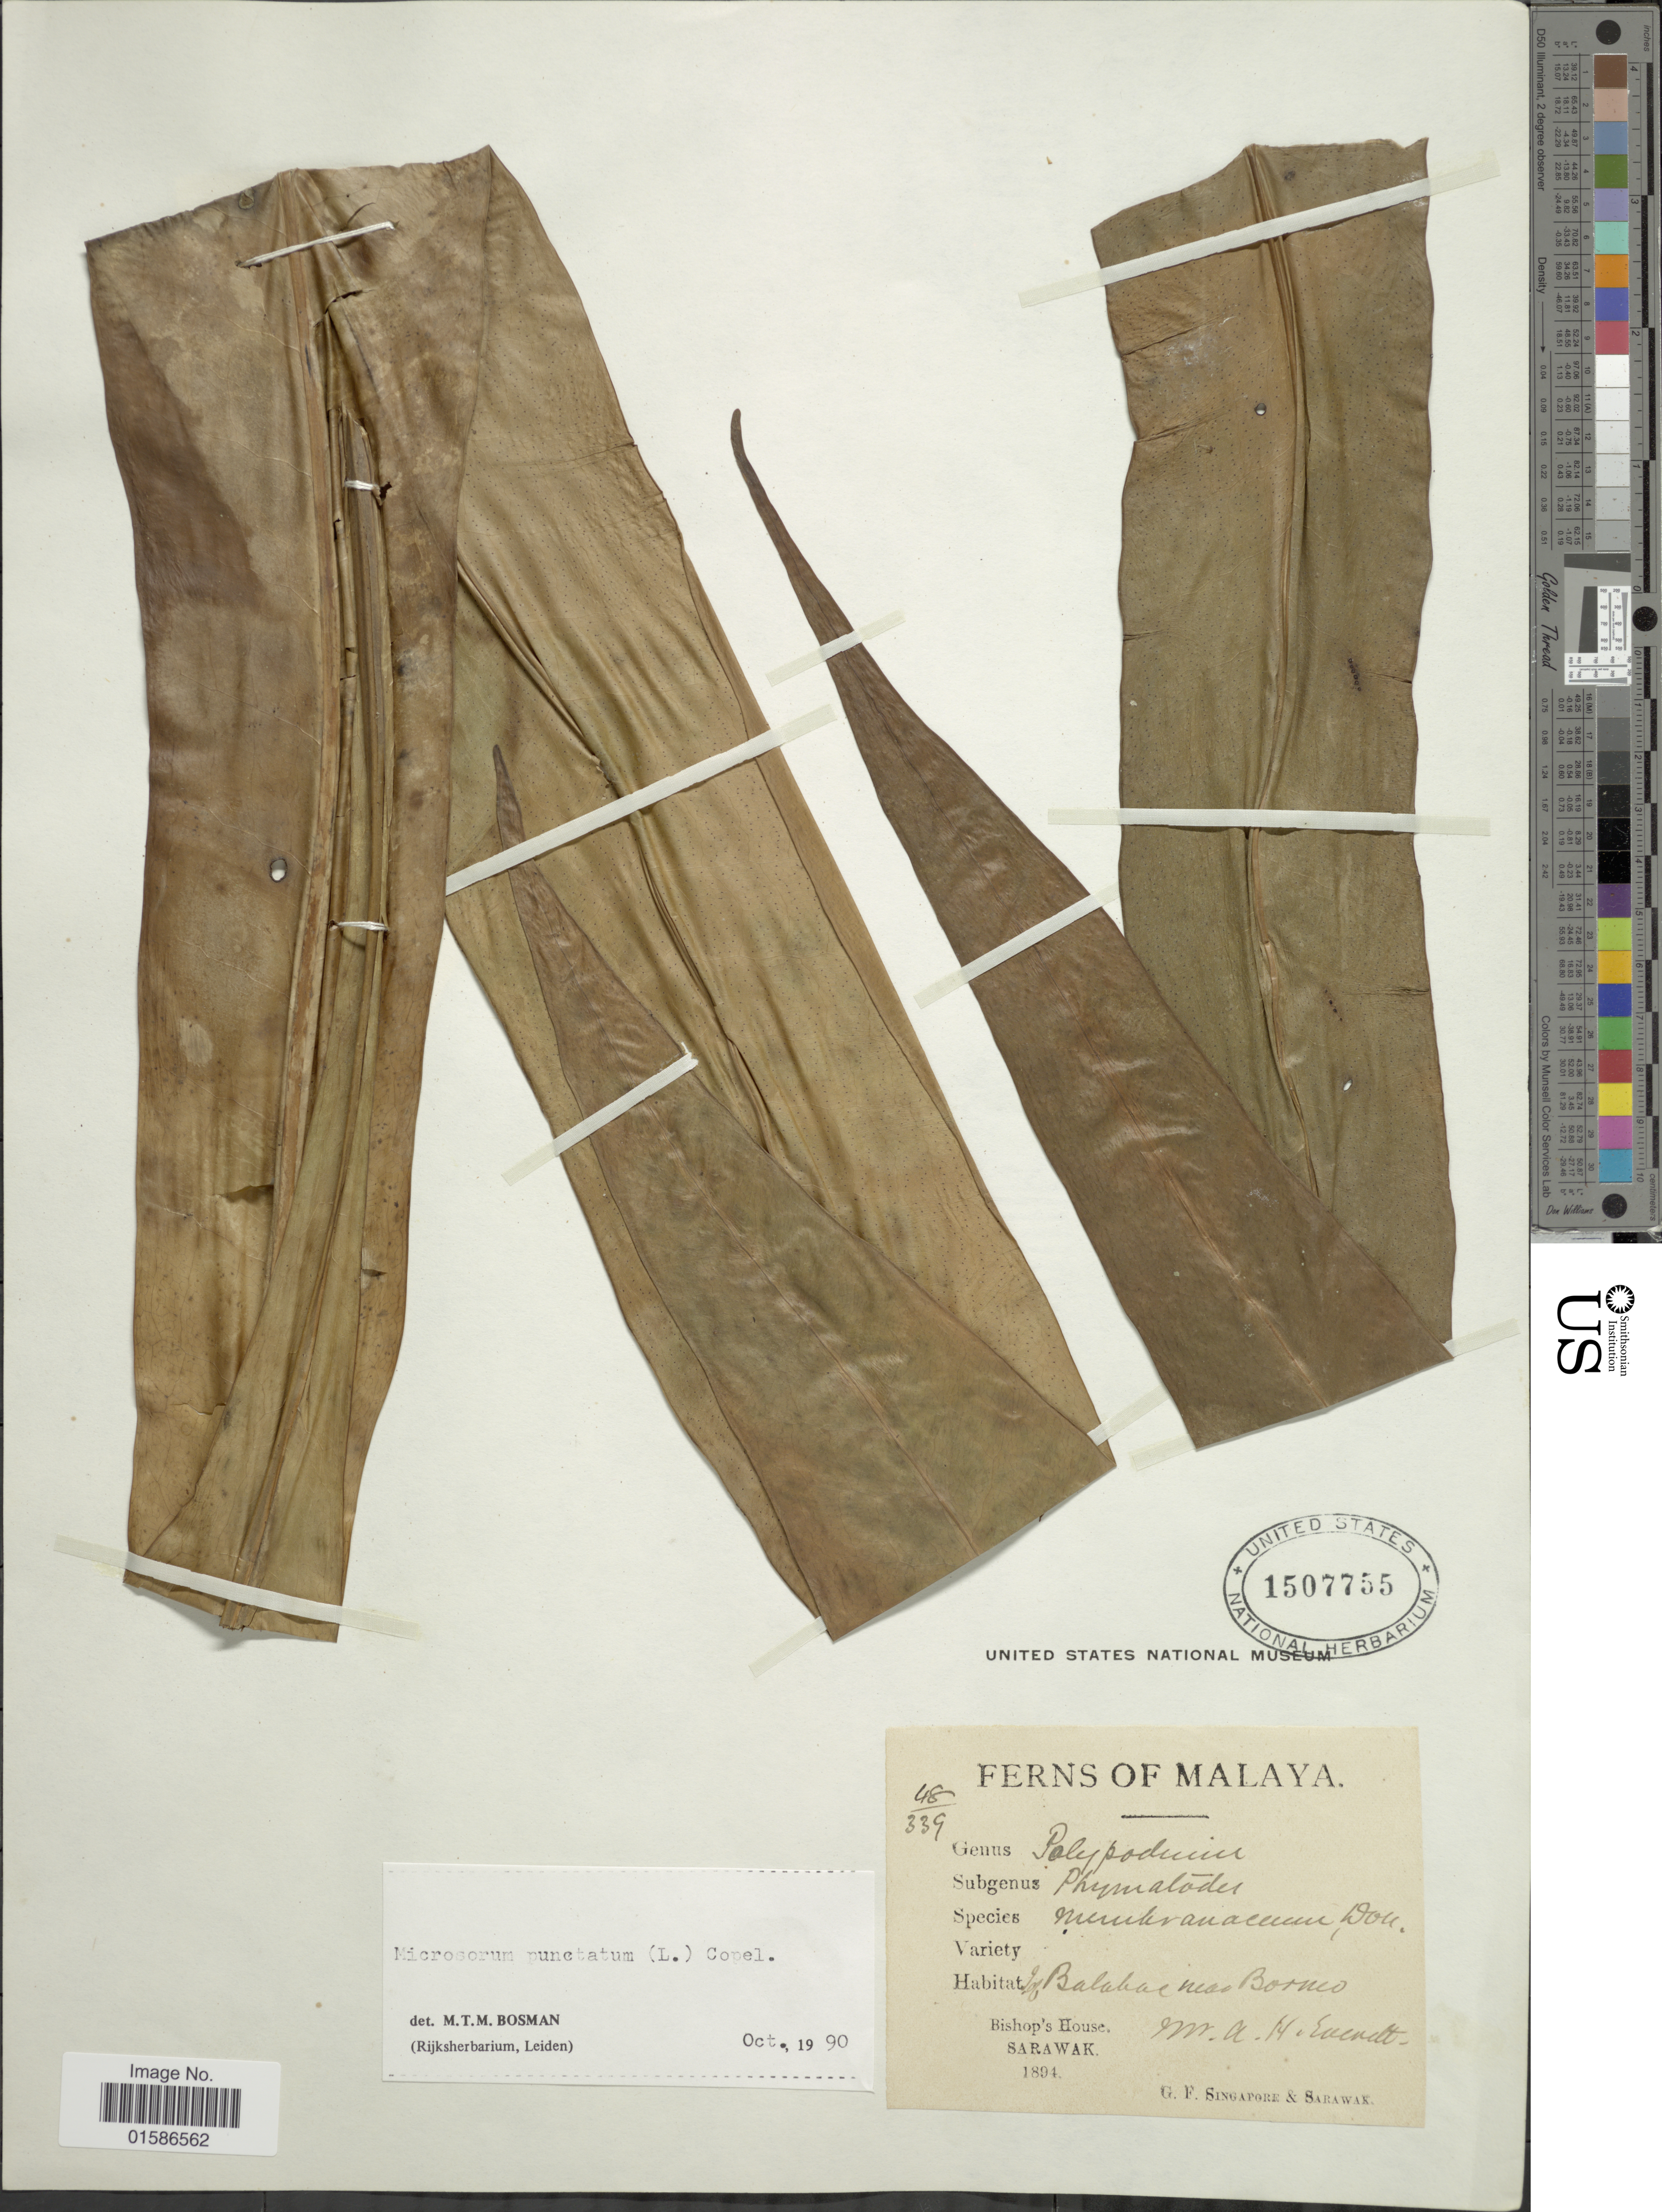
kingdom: Plantae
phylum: Tracheophyta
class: Polypodiopsida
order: Polypodiales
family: Polypodiaceae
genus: Microsorum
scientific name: Microsorum punctatum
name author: (L.) Copel.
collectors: T. Everett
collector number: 48/339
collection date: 1894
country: Malaysia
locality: Malaya, Is of Balabae near Borneo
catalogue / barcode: US 1507755